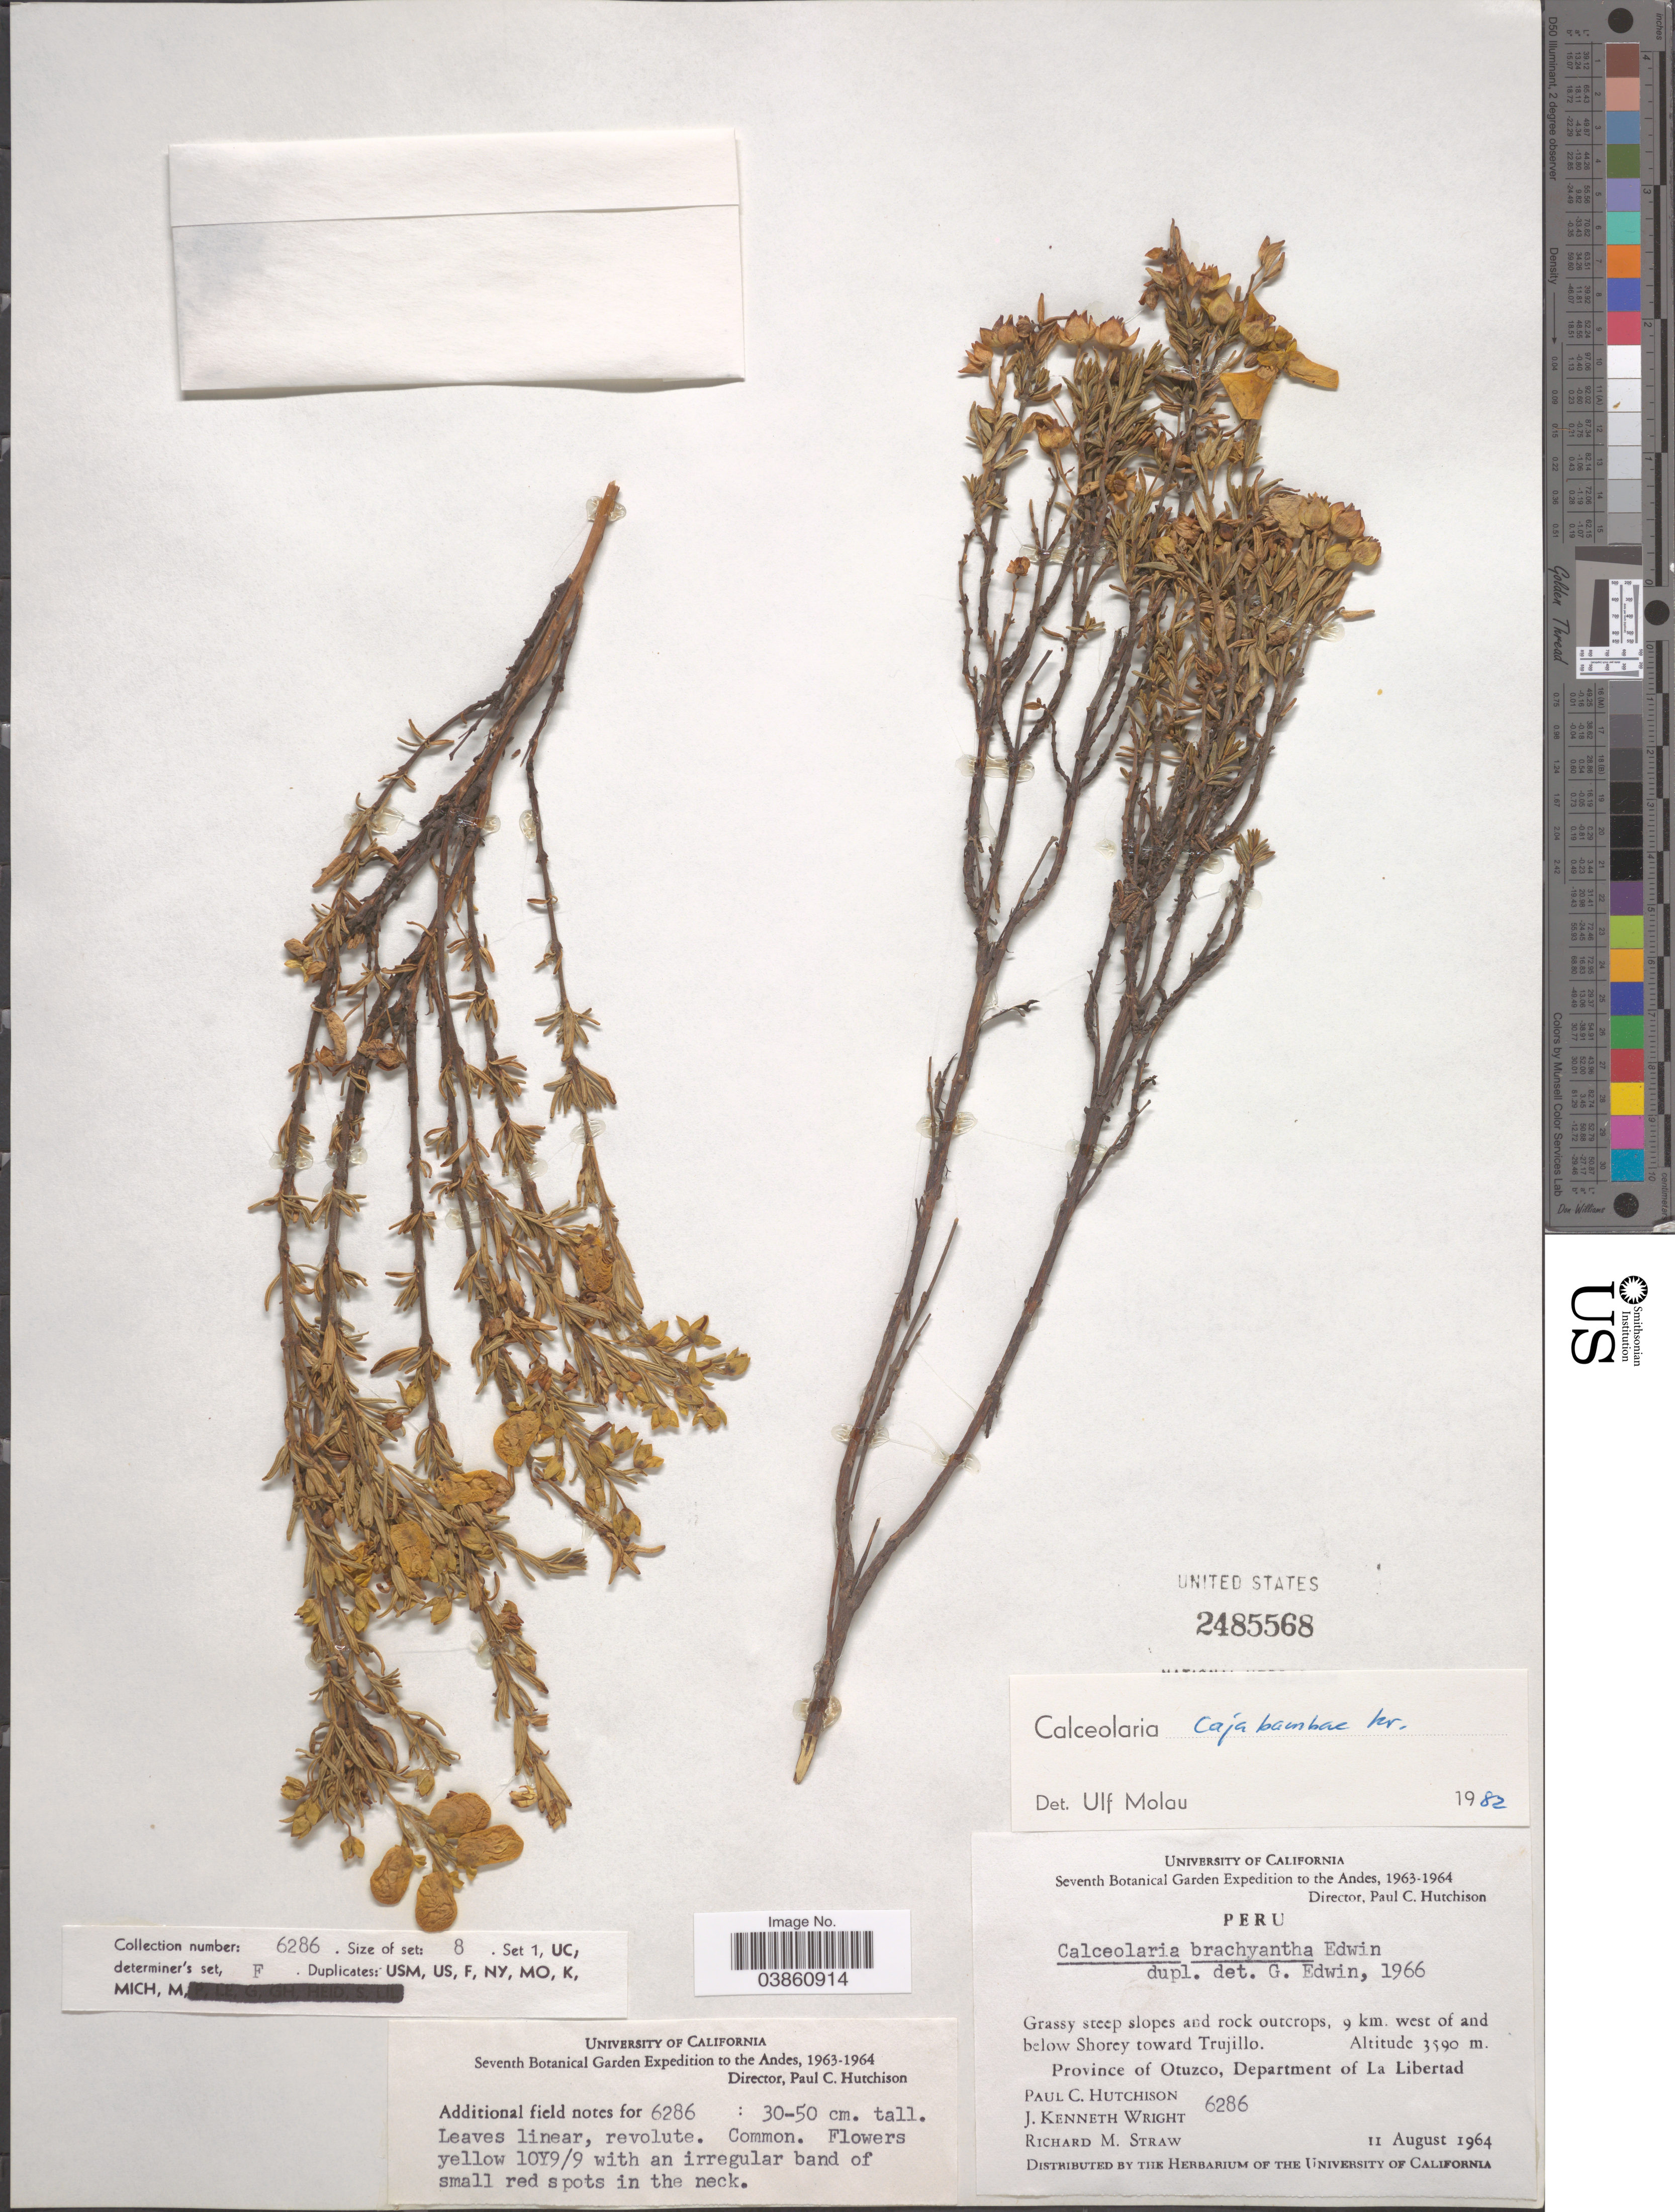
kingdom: Plantae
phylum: Tracheophyta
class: Magnoliopsida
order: Lamiales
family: Calceolariaceae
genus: Calceolaria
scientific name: Calceolaria cajabambae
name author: Kraenzl.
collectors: P. C. Hutchison, J. K. Wright & R. M. Straw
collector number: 6286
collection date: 1964-08-11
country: Peru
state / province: La Libertad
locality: The Andes. 9 km. west of and below Shorey toward Trujillo. Province of Otuzco, Department of La Libertad.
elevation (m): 3590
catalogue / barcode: US 2485568